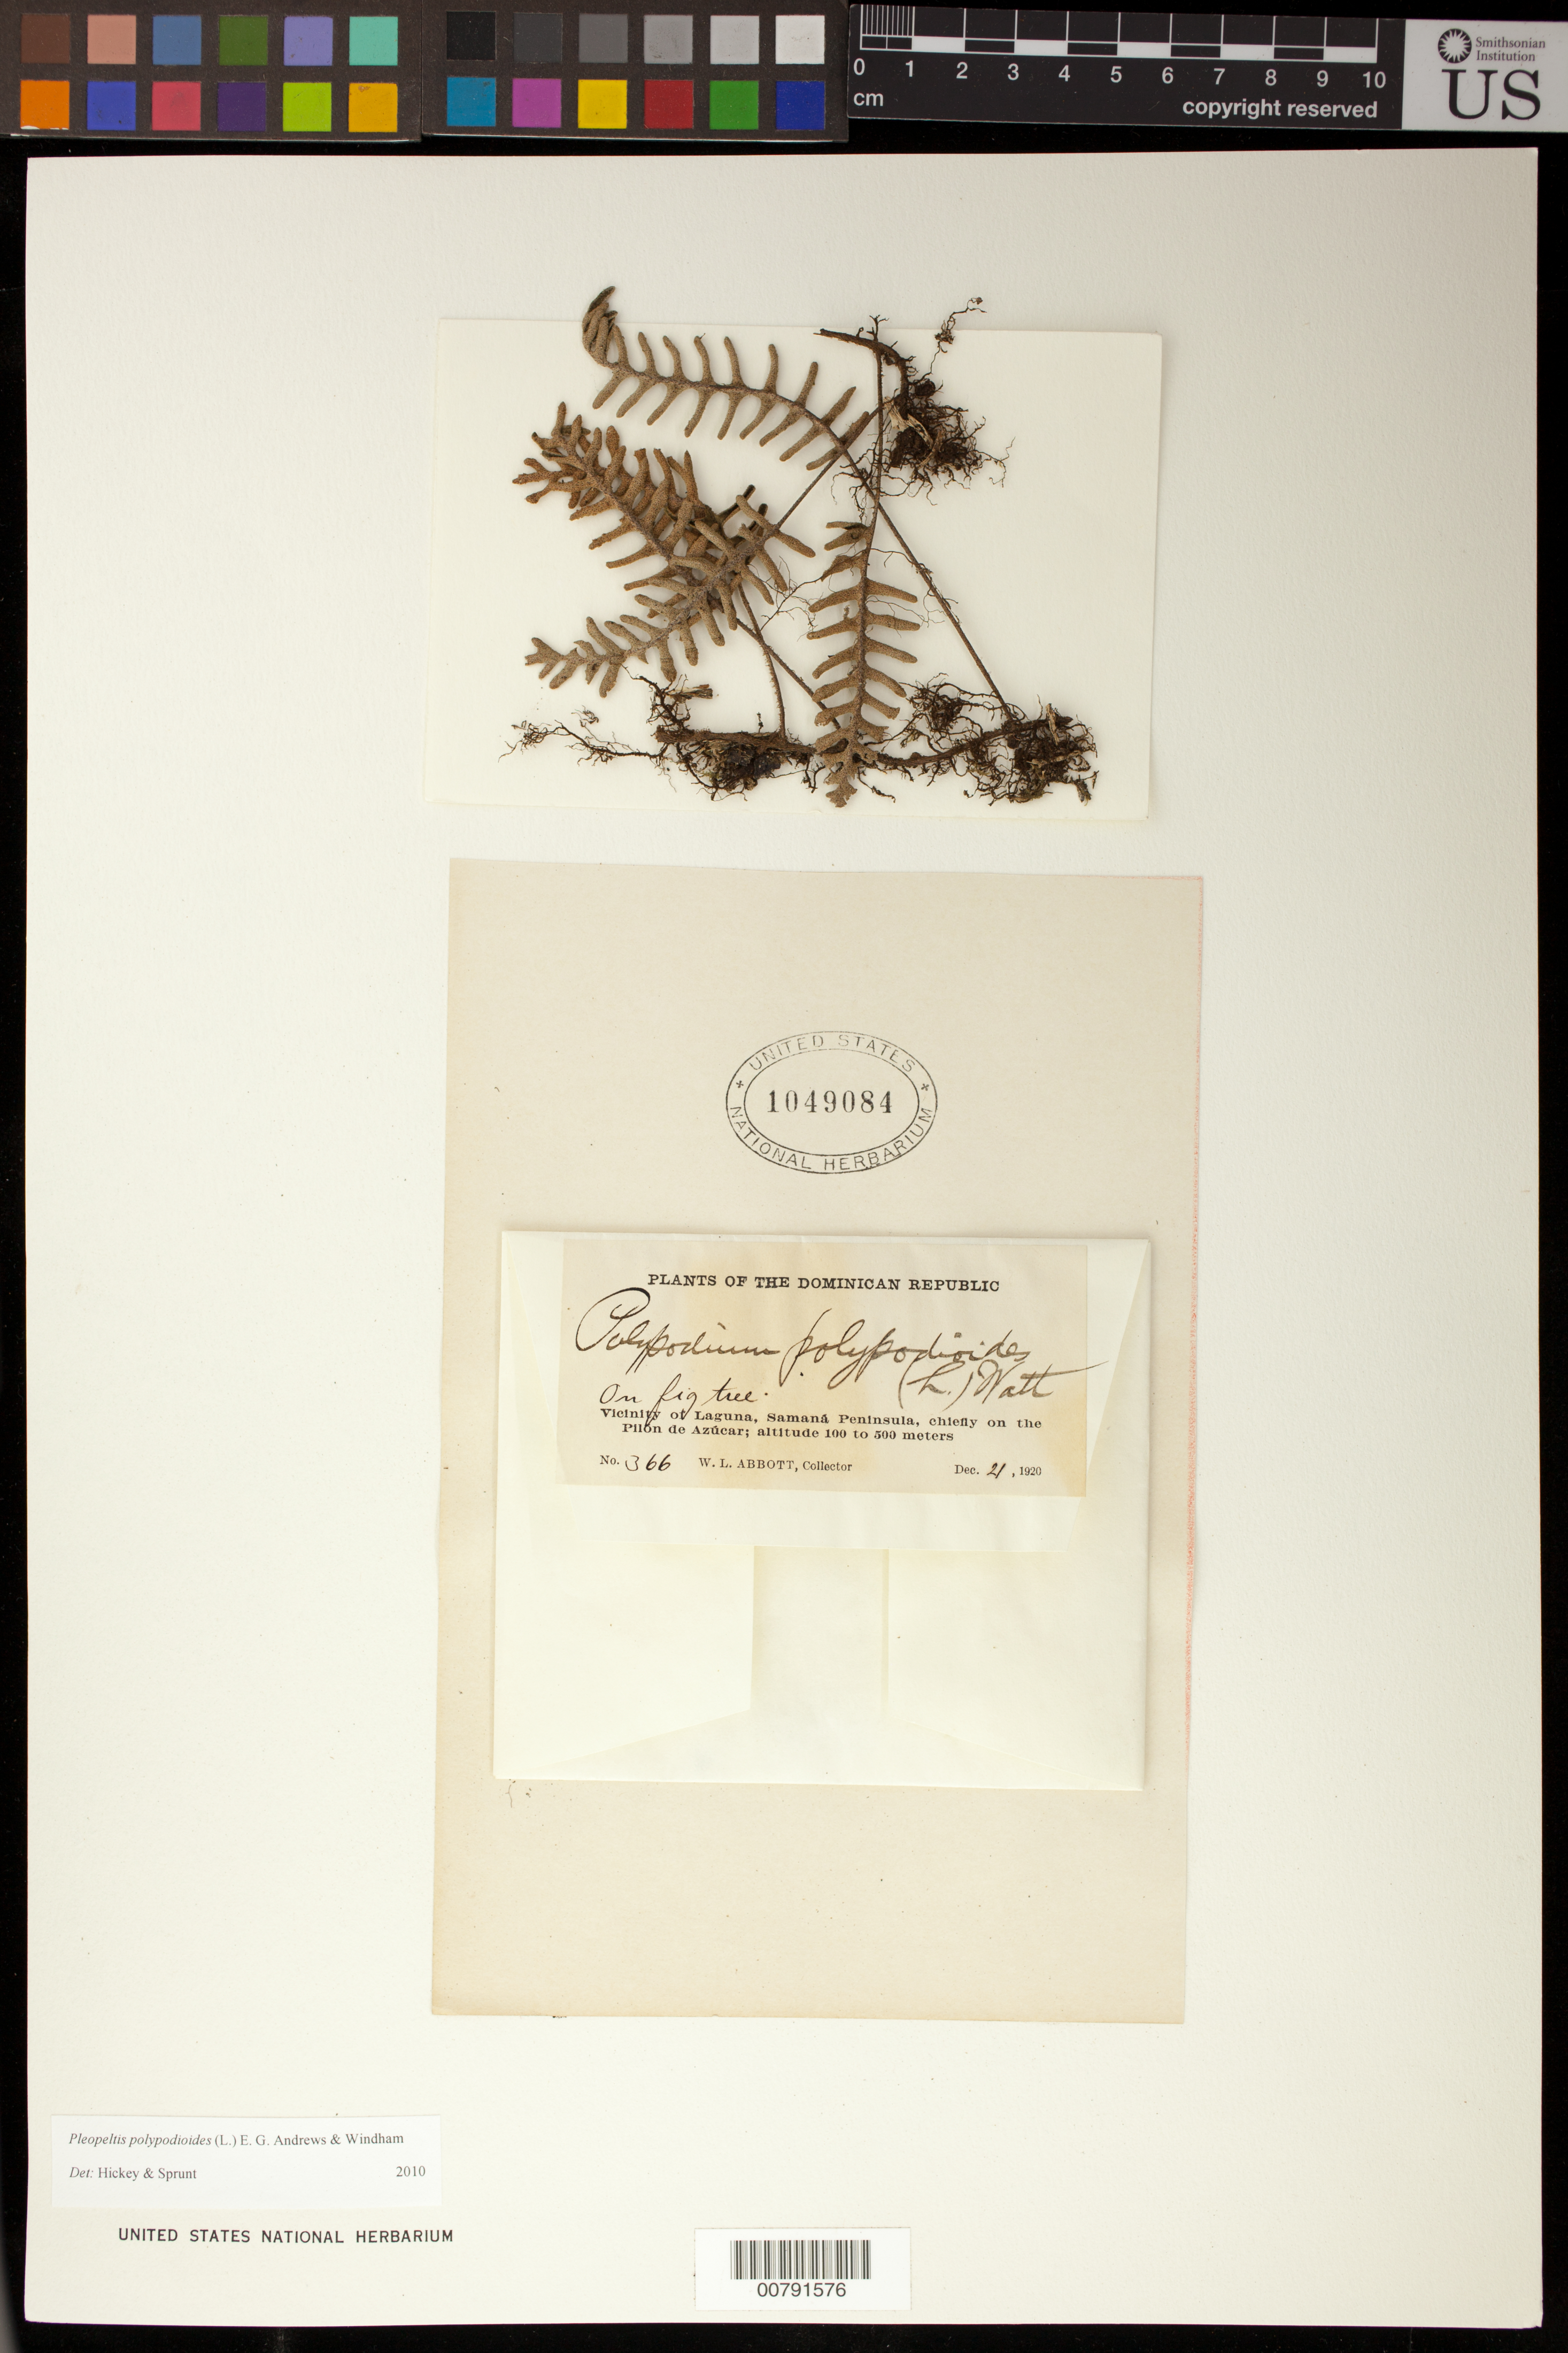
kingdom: Plantae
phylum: Tracheophyta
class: Polypodiopsida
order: Polypodiales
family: Polypodiaceae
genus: Pleopeltis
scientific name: Pleopeltis polypodioides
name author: (L.) E.G. Andrews & Windham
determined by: Hickey, R. J.; Sprunt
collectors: W. L. Abbott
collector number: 366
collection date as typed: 21 Dec 1920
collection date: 1920-12-21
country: Dominican Republic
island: Hispaniola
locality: Laguna vicinity, Samaná Peninsula, chiefly on the Pilón de Azúcar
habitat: On fig tree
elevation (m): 100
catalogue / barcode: US 1049084